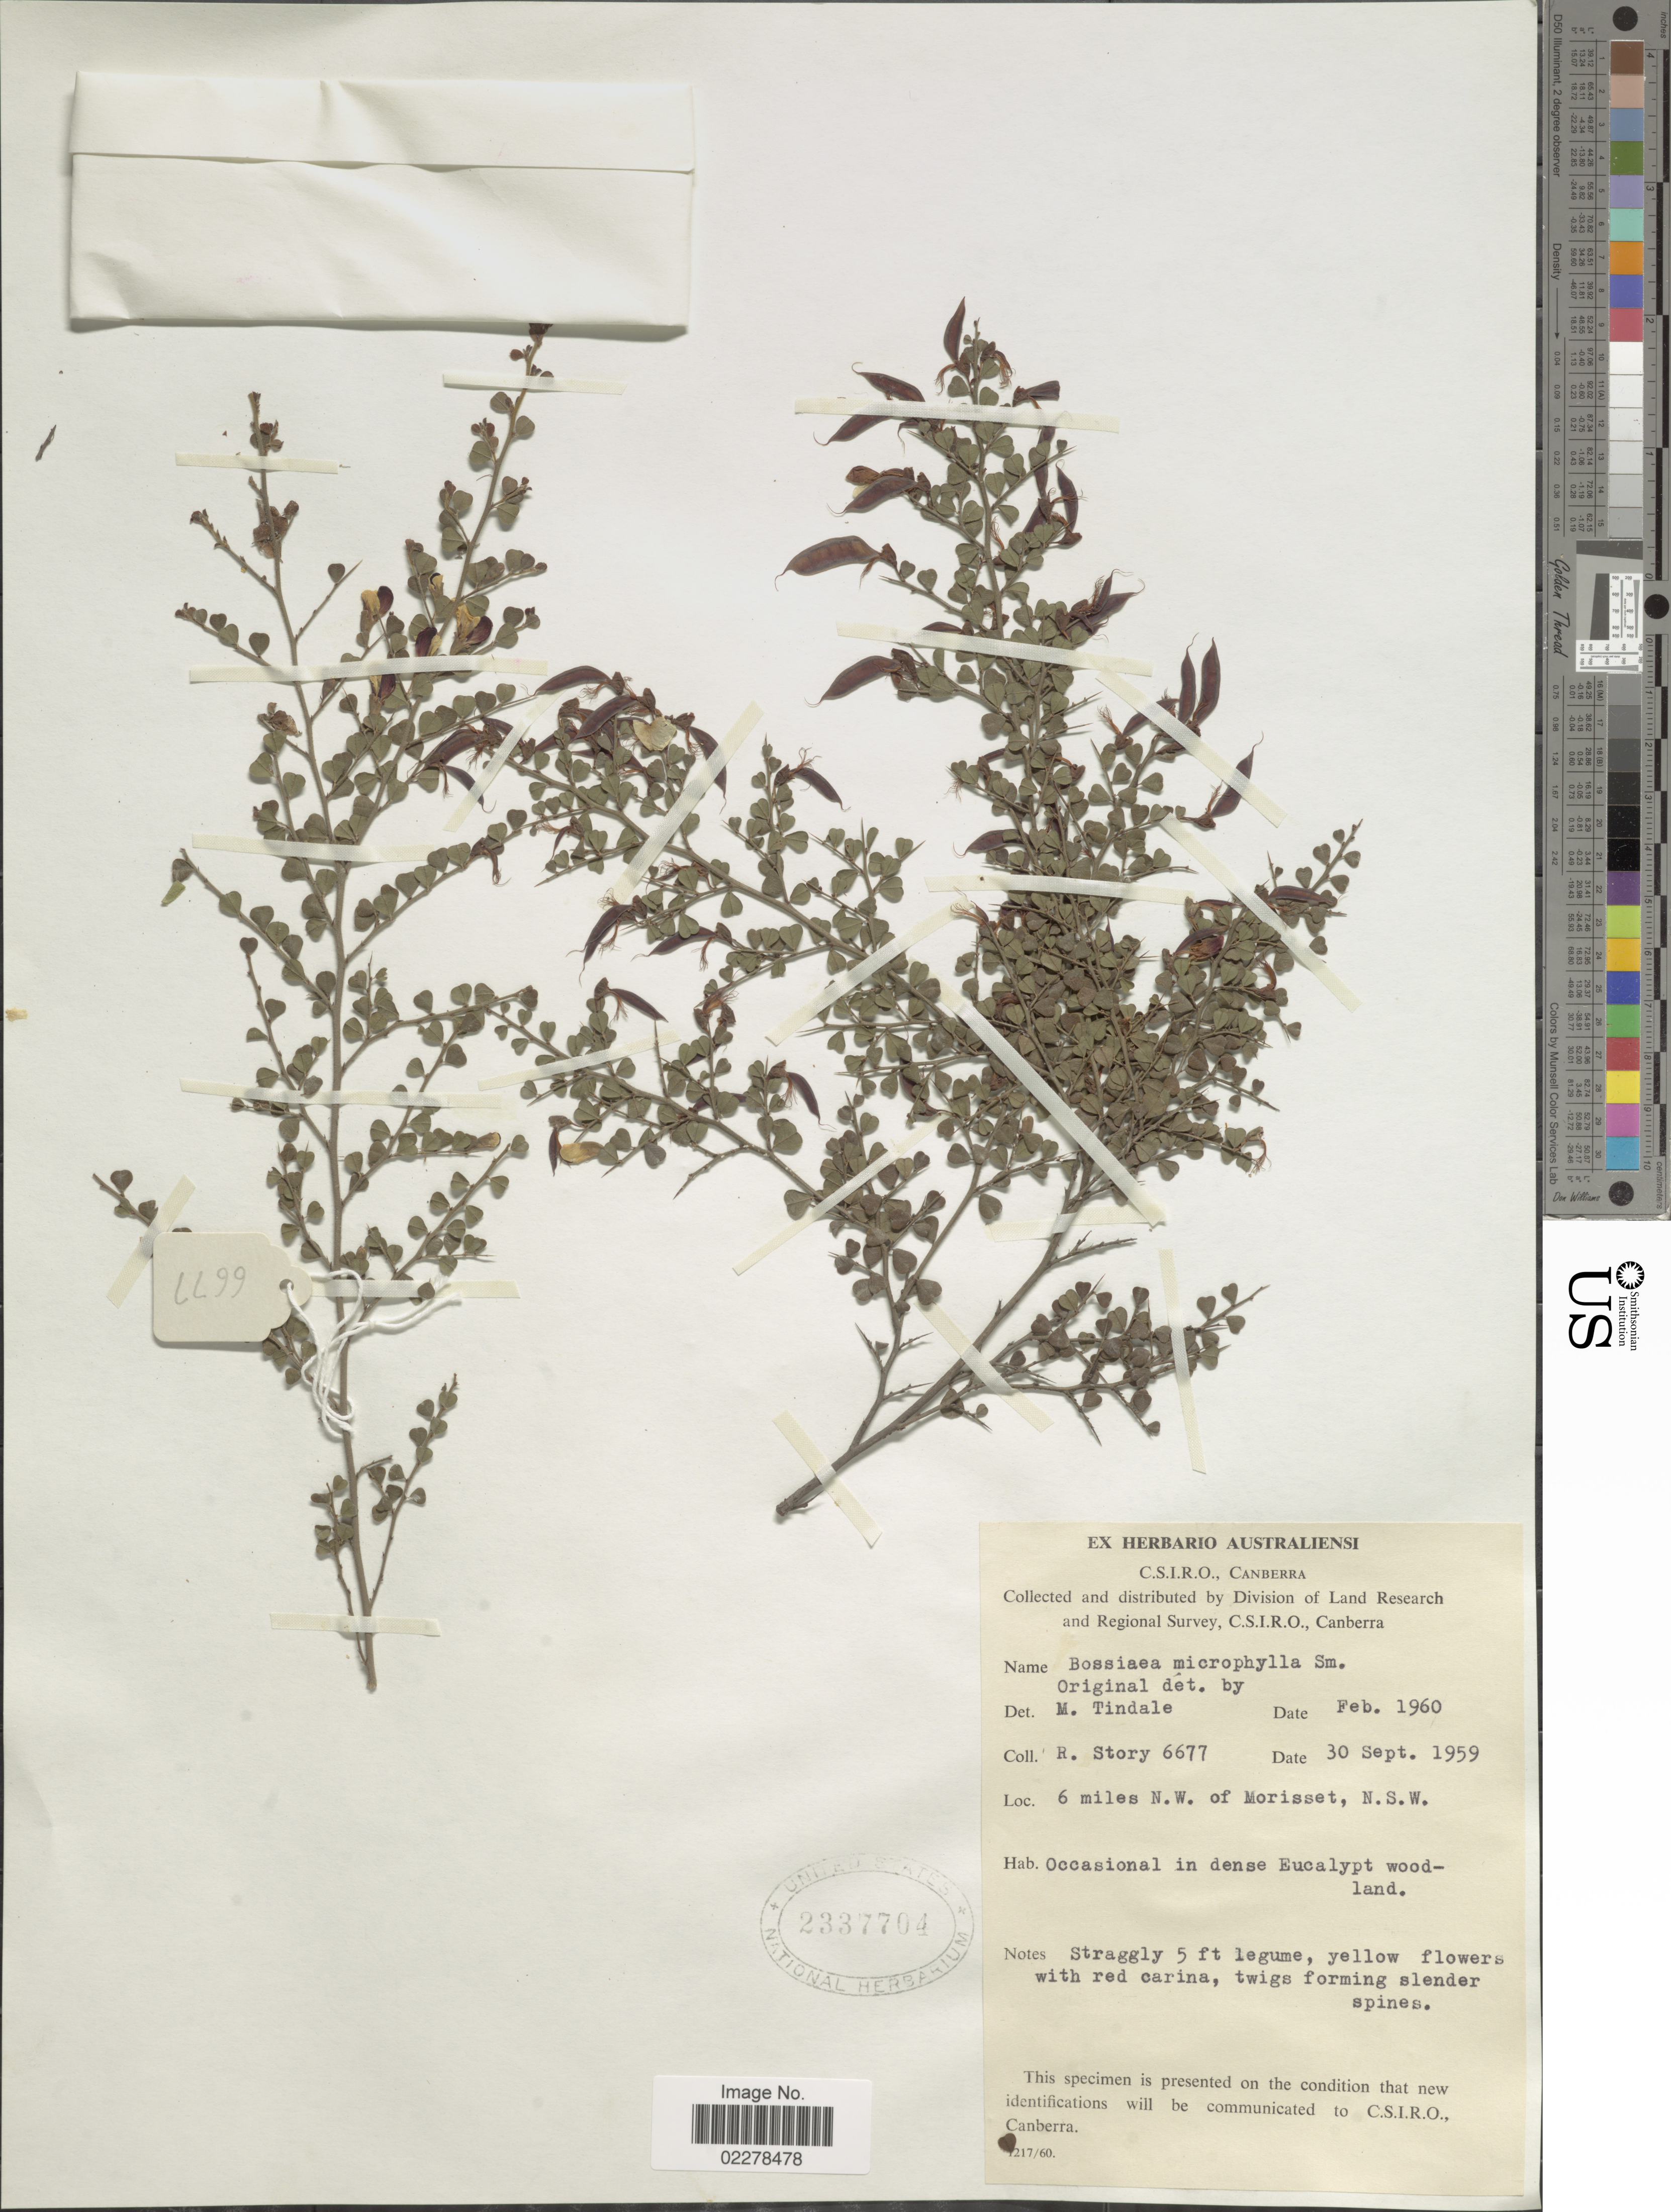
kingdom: Plantae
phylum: Tracheophyta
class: Magnoliopsida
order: Fabales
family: Fabaceae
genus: Bossiaea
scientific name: Bossiaea microphylla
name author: (Sims) Sm.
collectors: R. Story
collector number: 6677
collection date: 1959-09-30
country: Australia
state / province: New South Wales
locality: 6 miles N.W. of Morisset, N.S.W.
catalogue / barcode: US 2337704